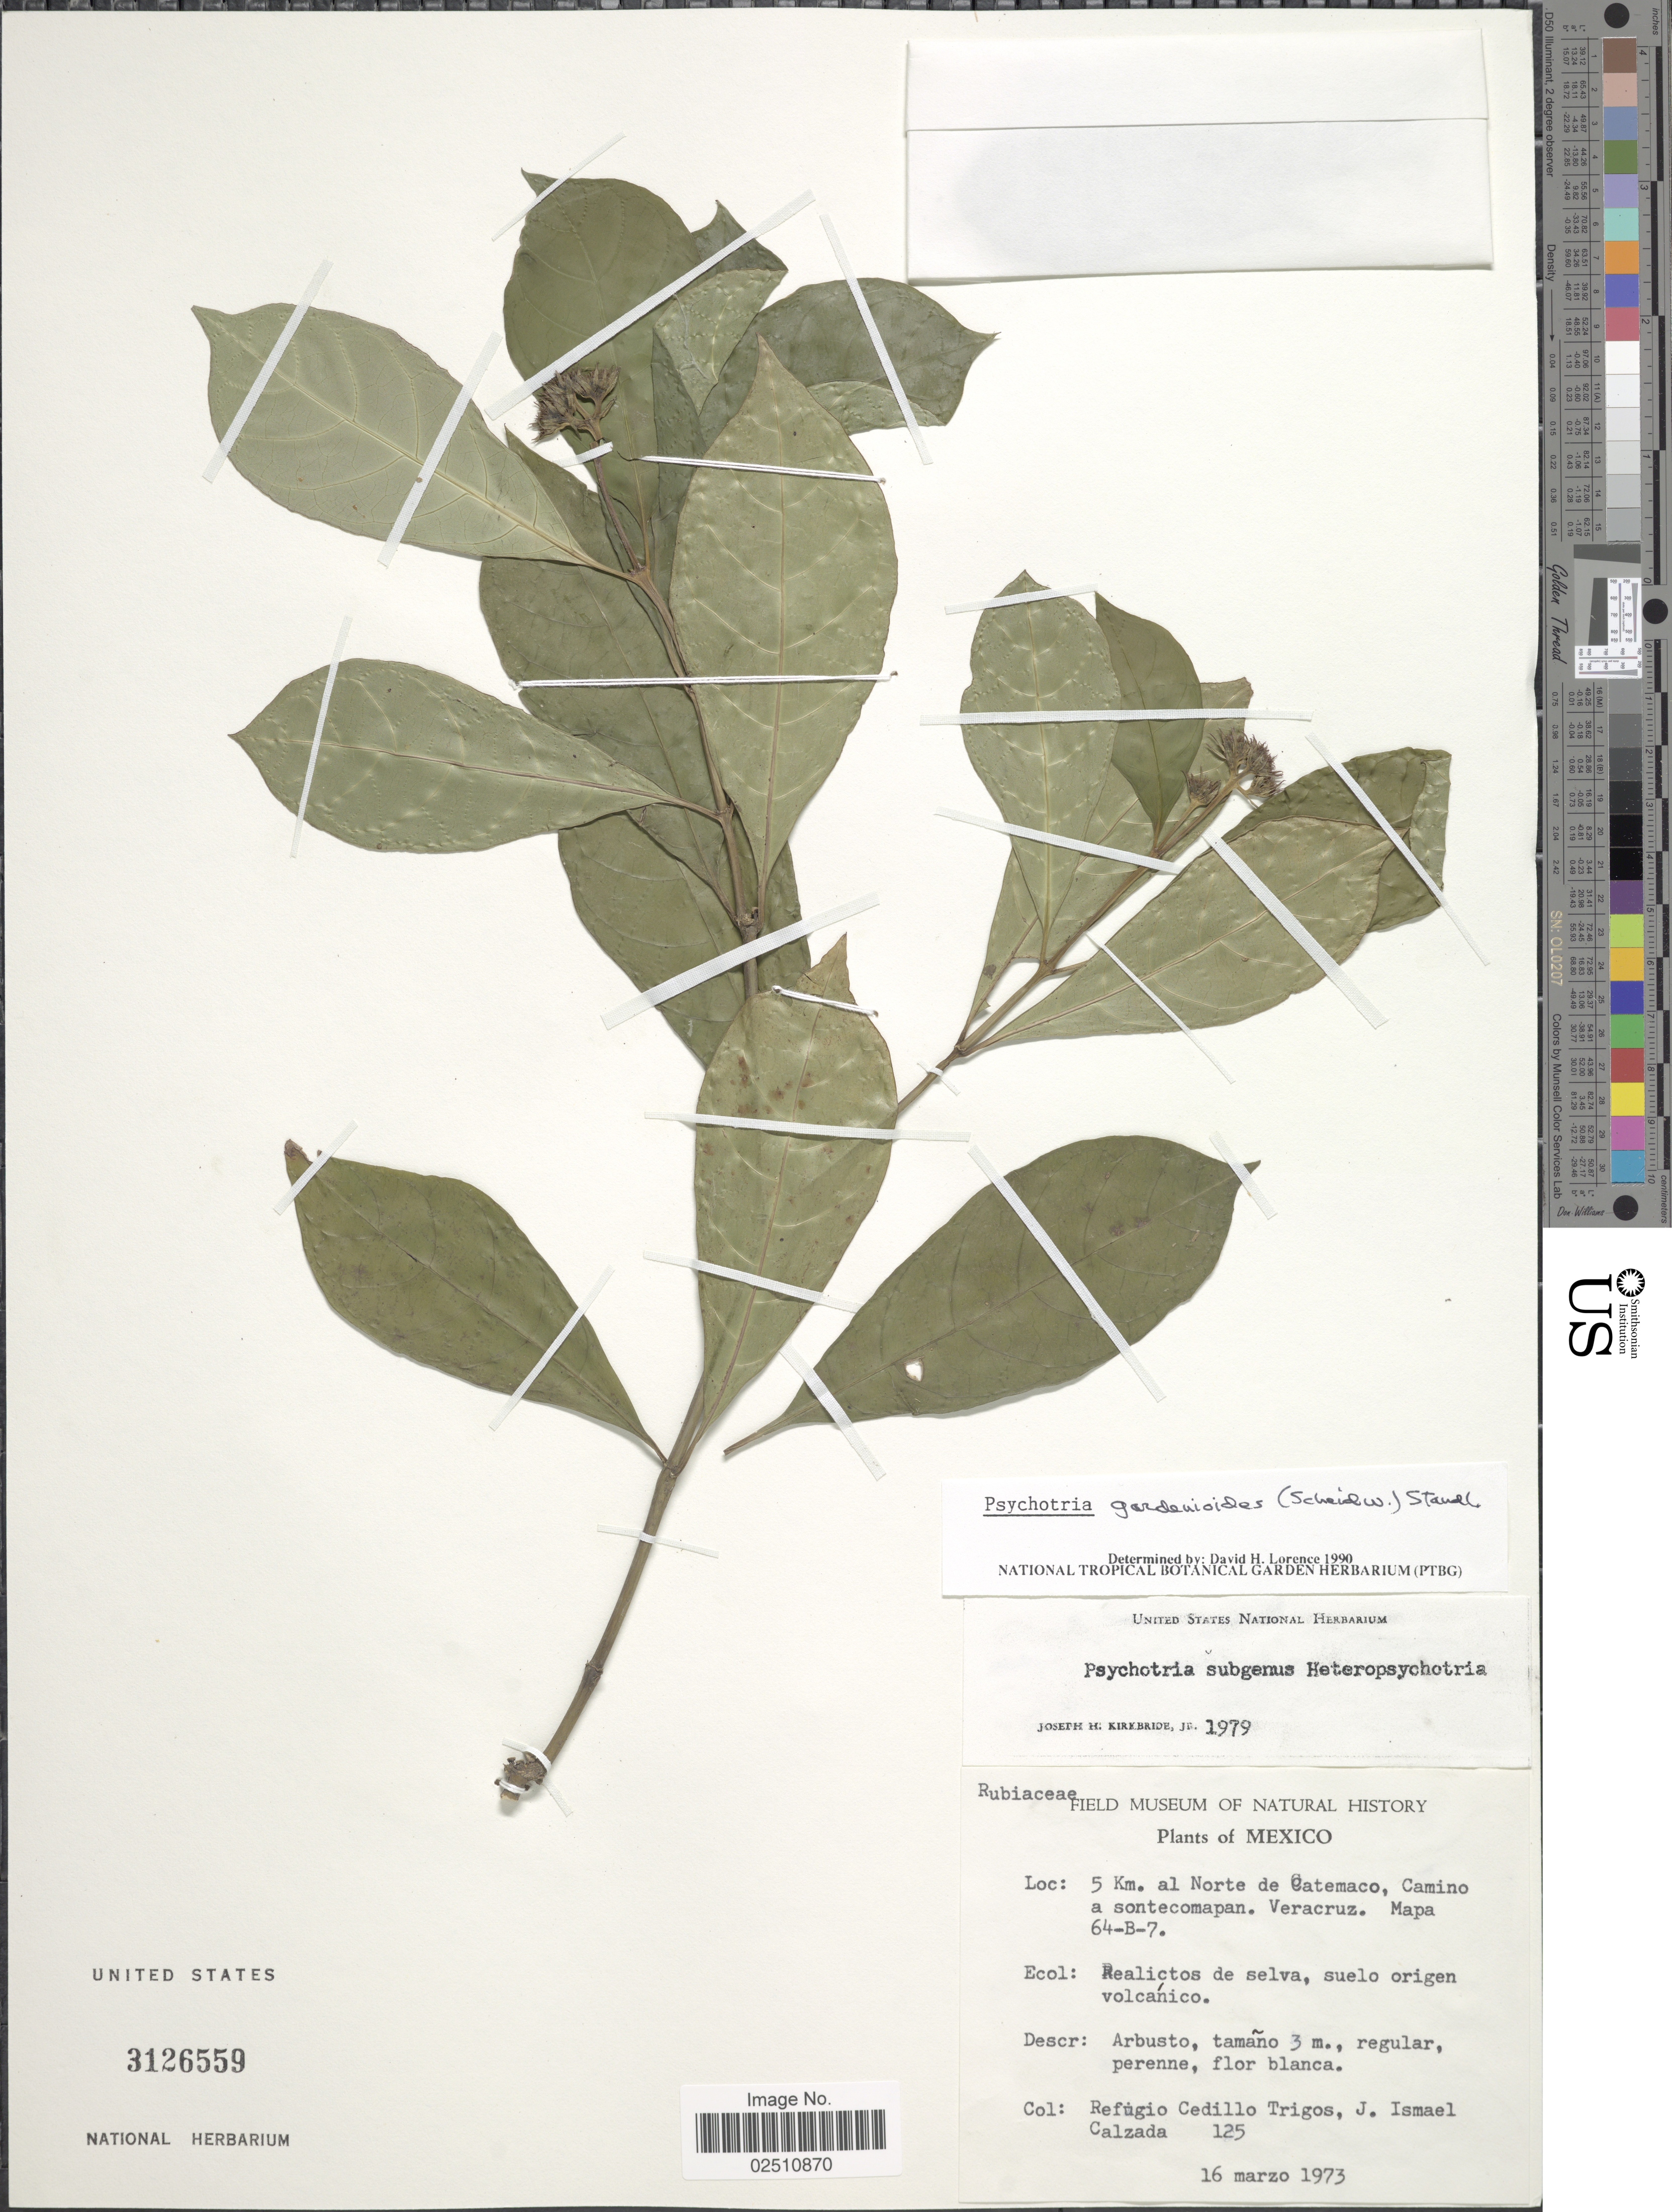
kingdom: Plantae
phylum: Tracheophyta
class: Magnoliopsida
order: Gentianales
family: Rubiaceae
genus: Psychotria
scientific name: Psychotria gardenioides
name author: (Scheidw.) Standl.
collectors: R. CedilloT. & J. I. Calzada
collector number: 125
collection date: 1973-03-16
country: Mexico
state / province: Veracruz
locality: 5 km. al Norte de Catemaco, Camino a sontecomapan,Veracruz, Mapa 64-B-7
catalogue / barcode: US 3126559